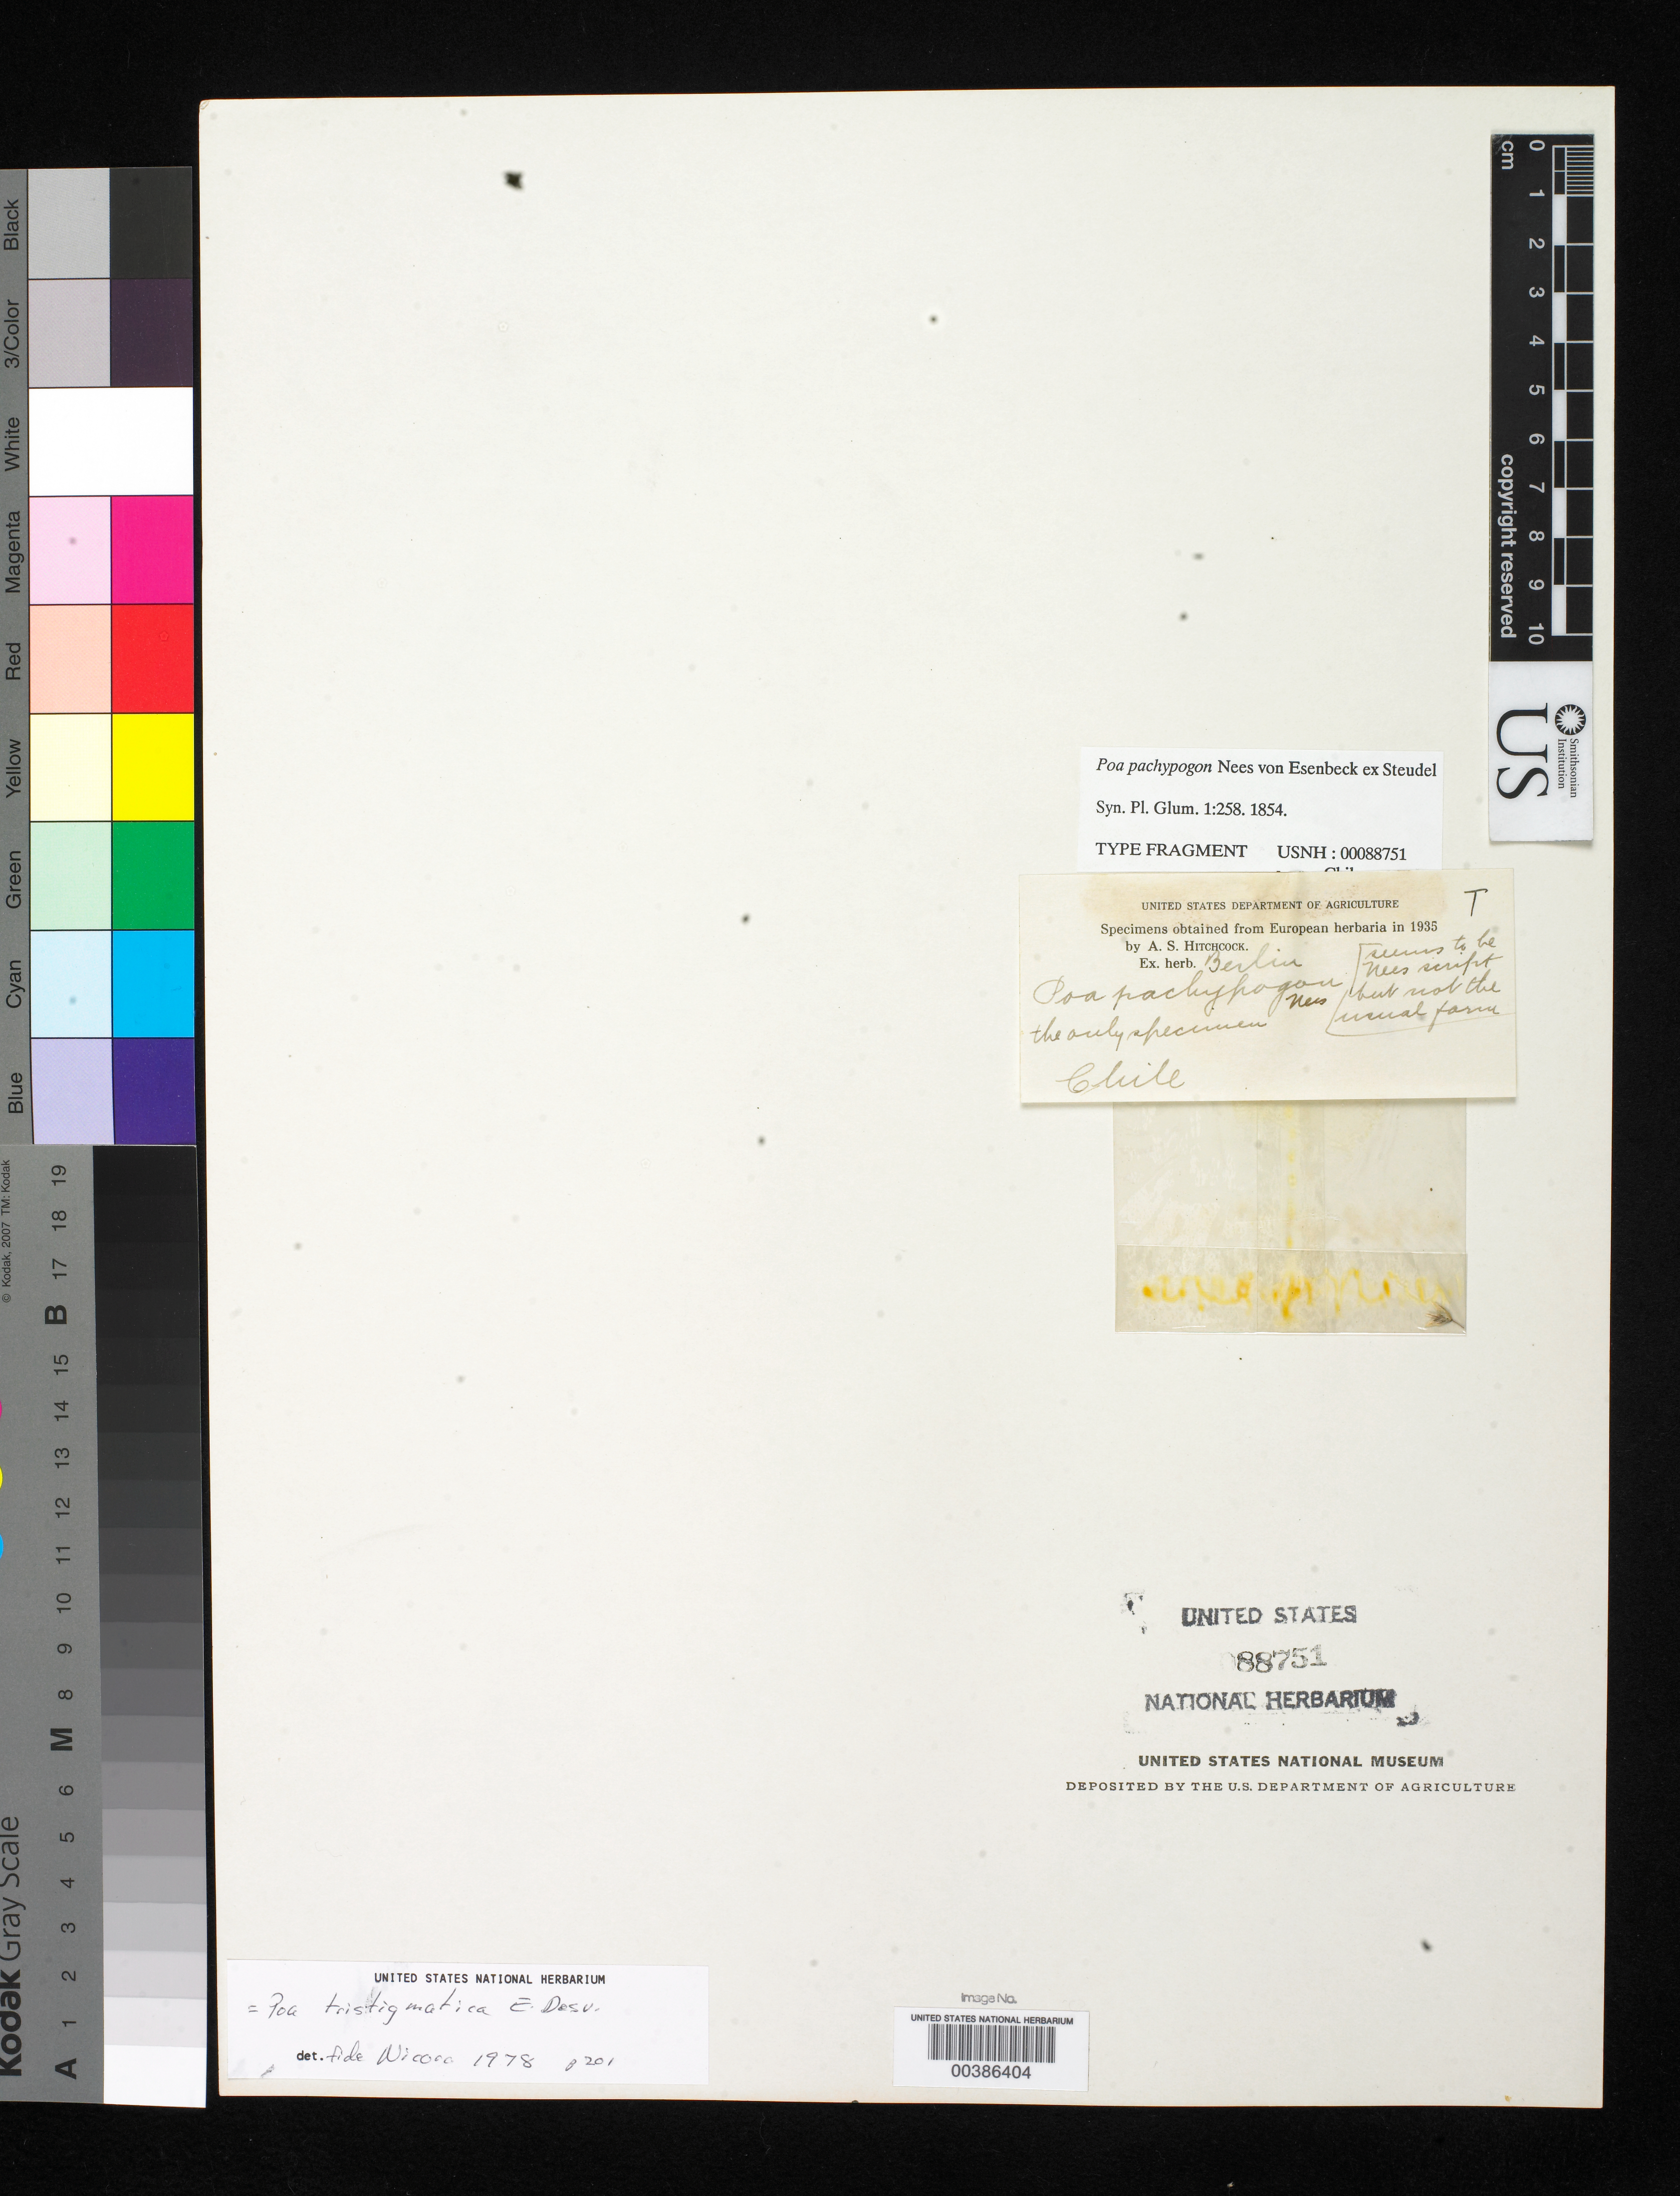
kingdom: Plantae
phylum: Tracheophyta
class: Liliopsida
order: Poales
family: Poaceae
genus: Poa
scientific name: Poa pachypogon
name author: Nees ex Steud.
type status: Type Fragment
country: Chile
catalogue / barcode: US 88751